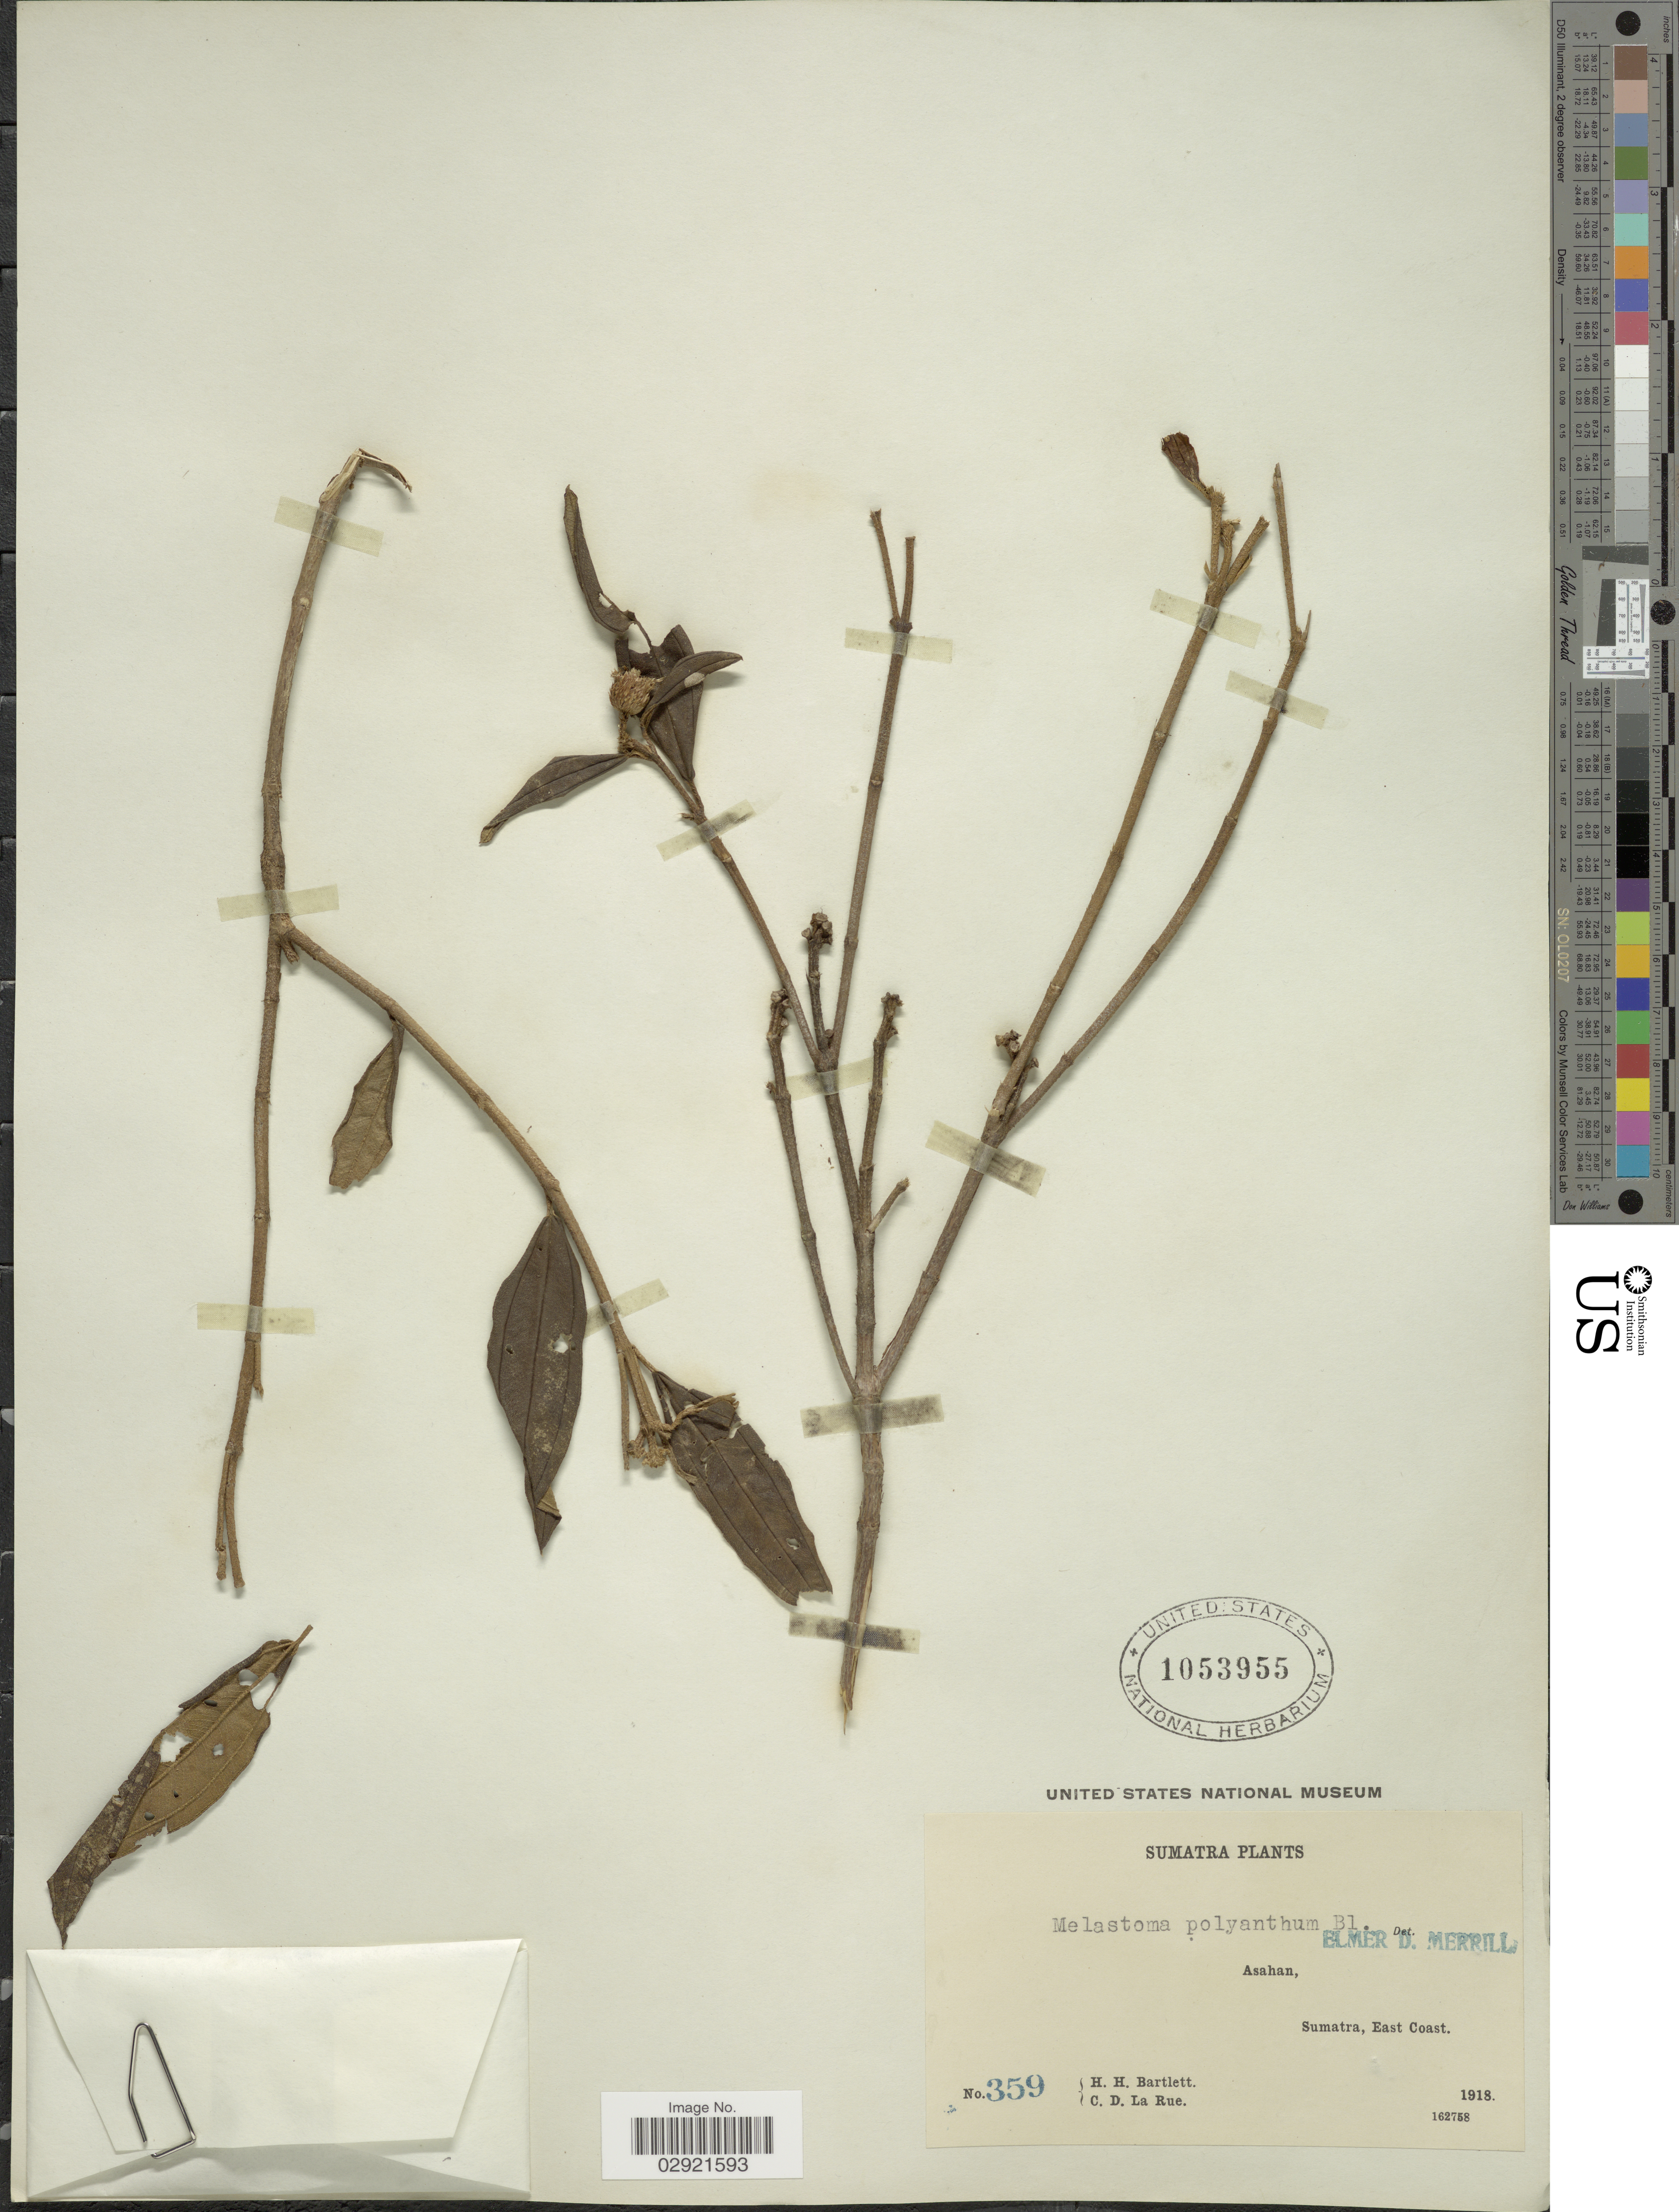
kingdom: Plantae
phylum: Tracheophyta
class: Magnoliopsida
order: Myrtales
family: Melastomataceae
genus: Melastoma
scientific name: Melastoma malabathricum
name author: L.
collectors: H. H. Bartlett & C. La Rue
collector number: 359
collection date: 1918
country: Indonesia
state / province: Sumatra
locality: Asahan, Sumatra, East Coast.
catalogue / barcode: US 1053955